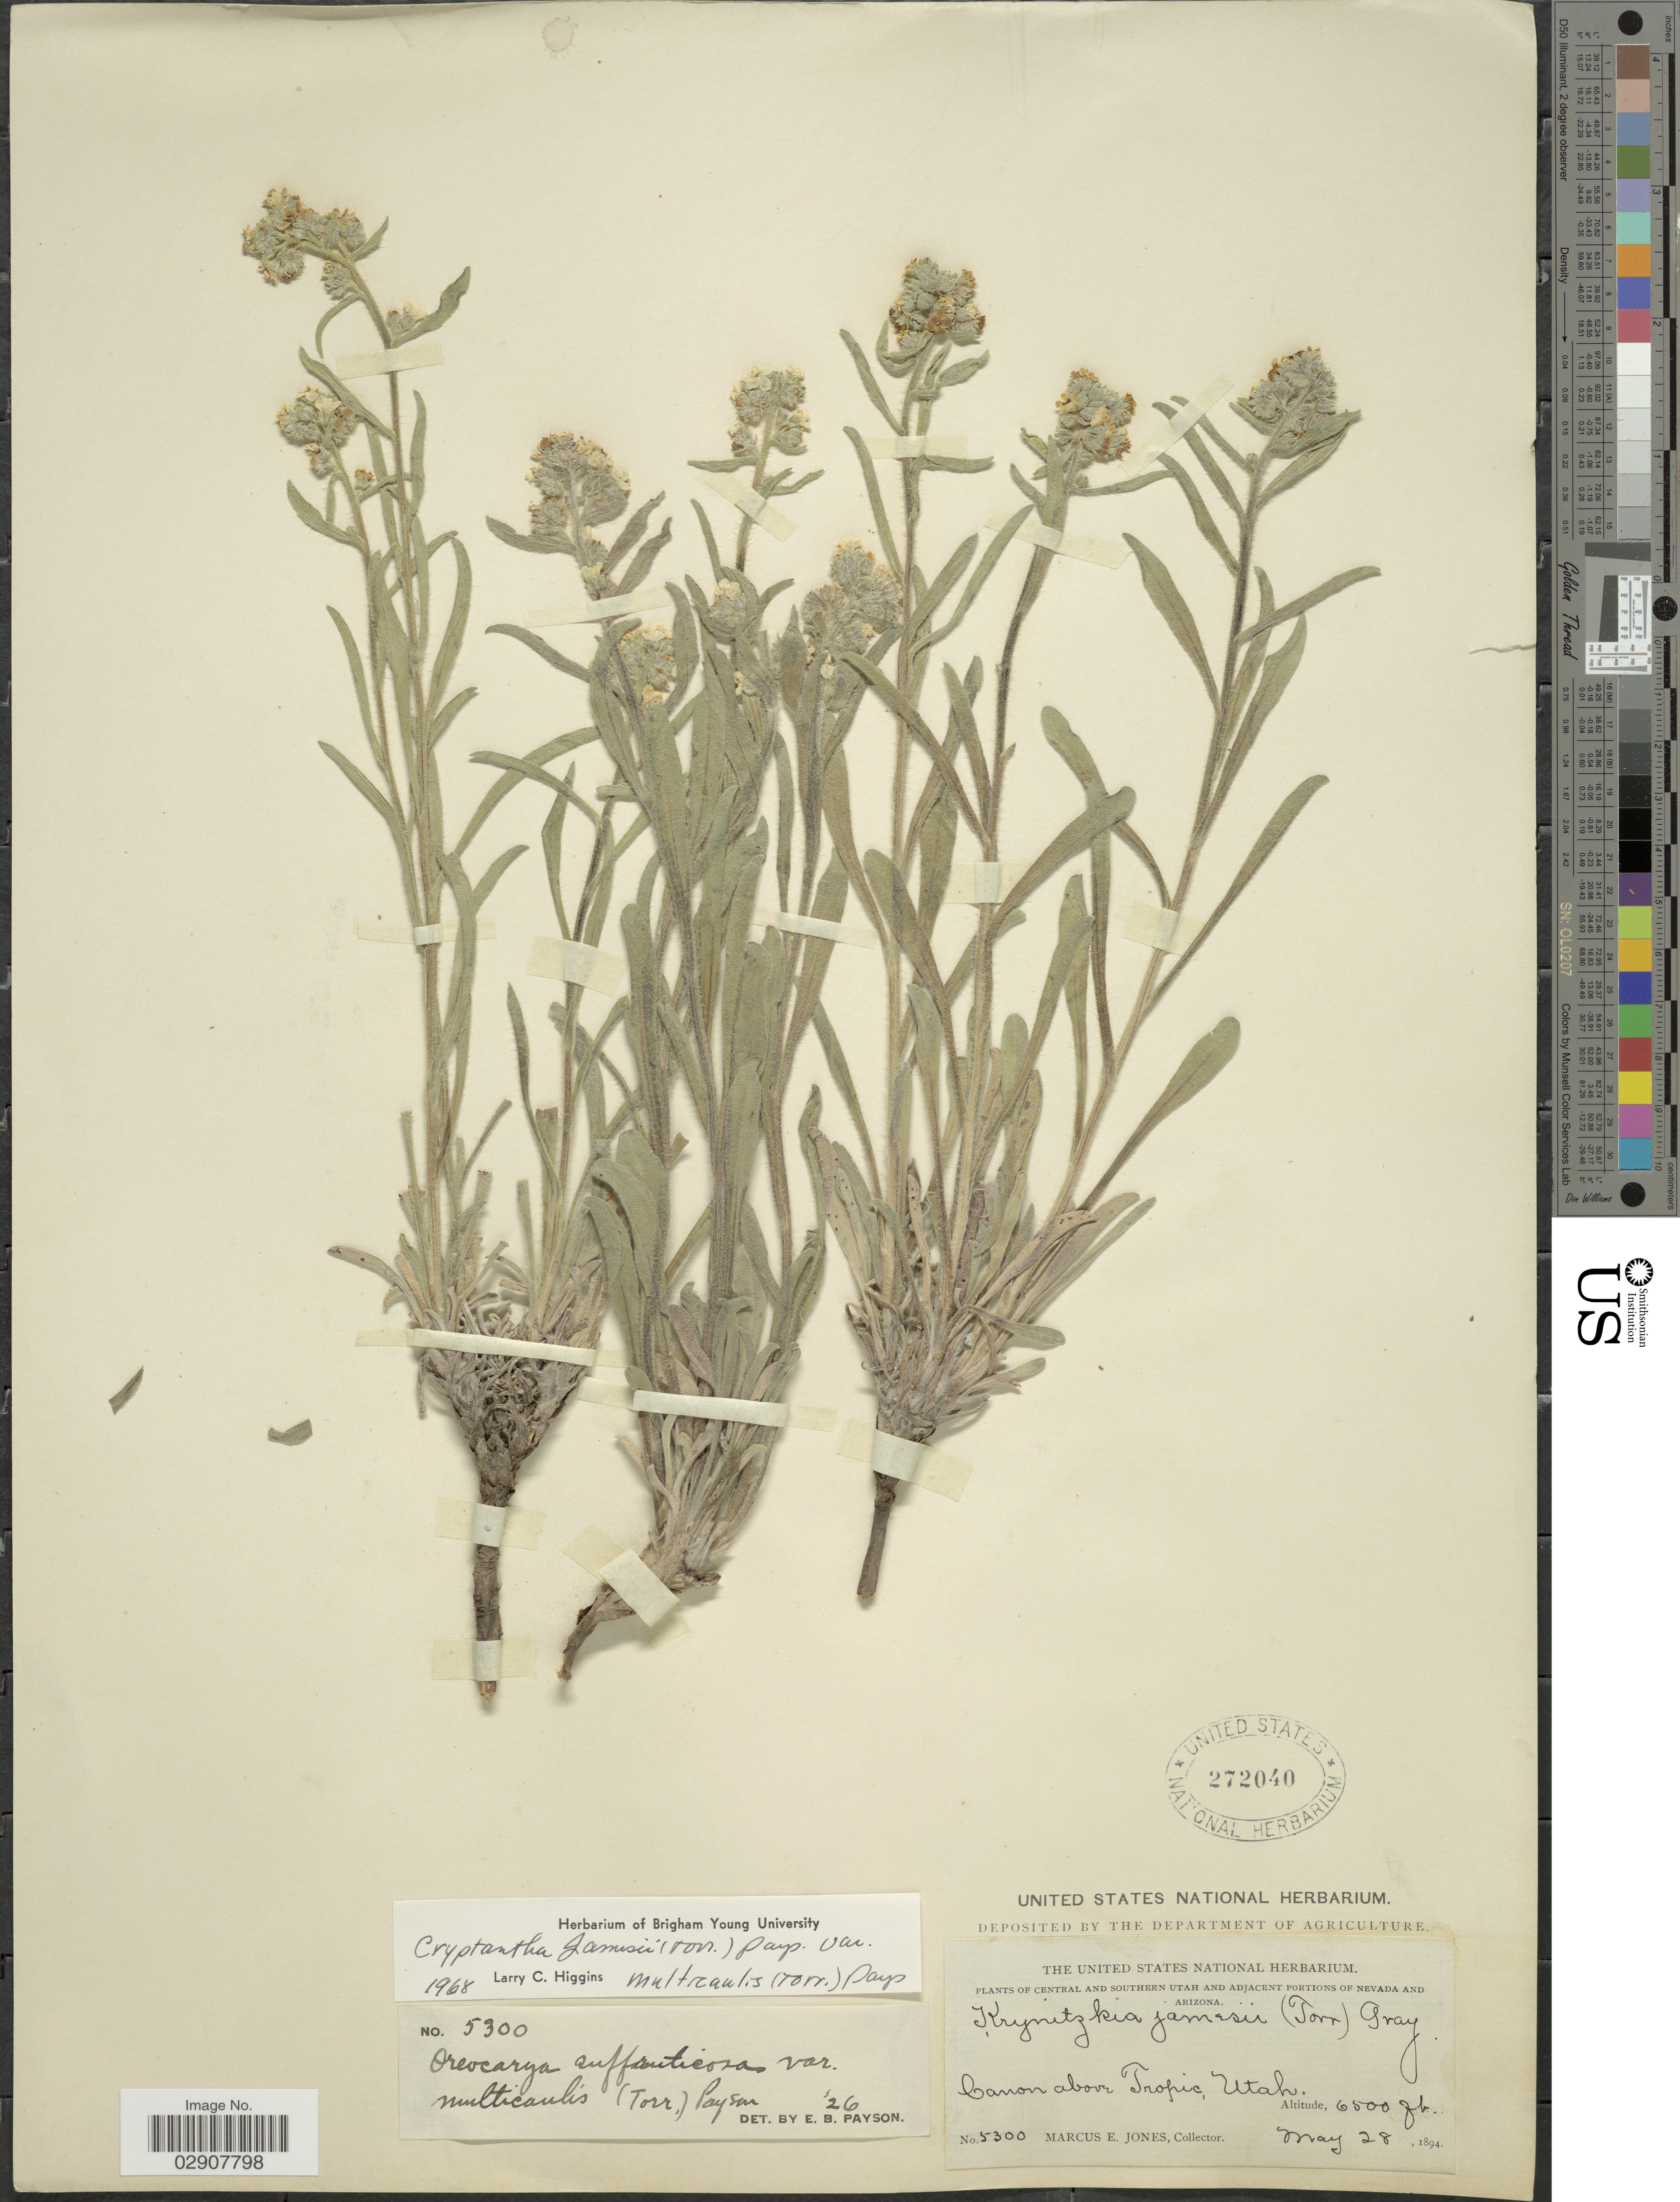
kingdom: Plantae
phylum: Tracheophyta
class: Magnoliopsida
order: Boraginales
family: Boraginaceae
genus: Cryptantha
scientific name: Cryptantha jamesii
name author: (Torr.) Payson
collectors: M. E. Jones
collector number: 5300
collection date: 1894-05-28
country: United States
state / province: Utah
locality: Canon above Tropic, Utah. Central and Southern Utah.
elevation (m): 1981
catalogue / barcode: US 272040